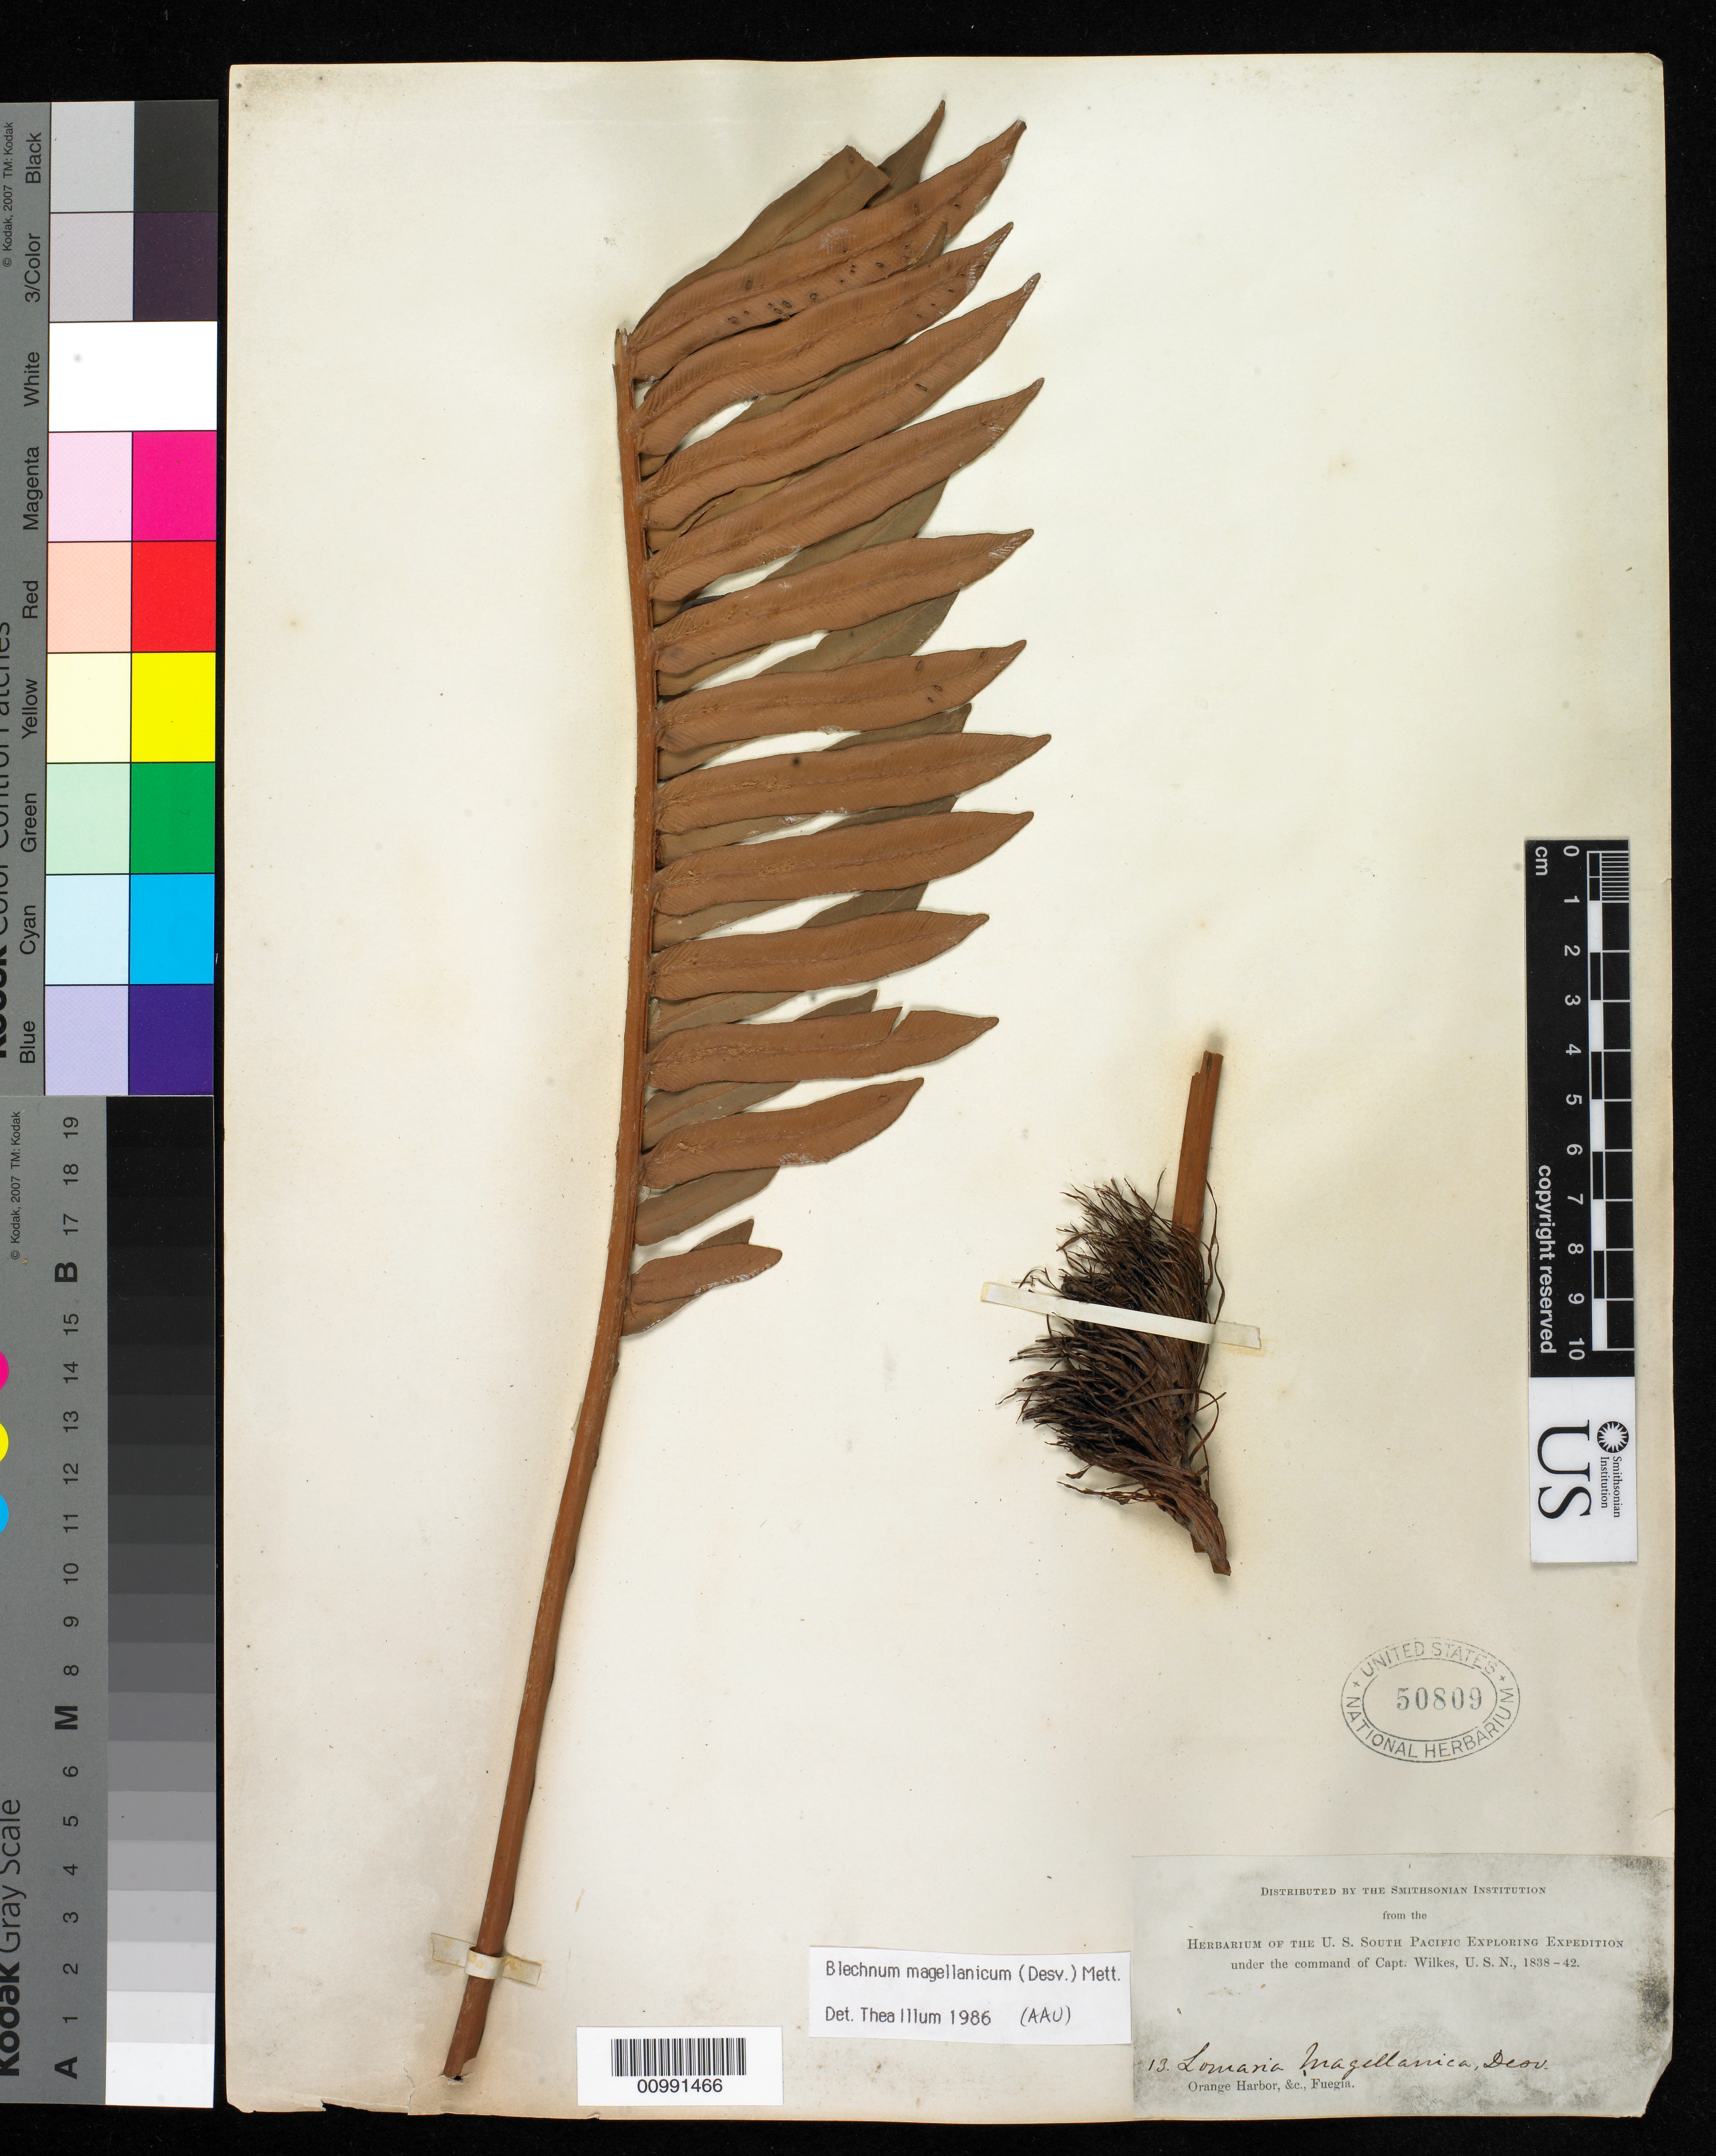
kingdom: Plantae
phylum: Tracheophyta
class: Polypodiopsida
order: Polypodiales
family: Blechnaceae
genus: Blechnum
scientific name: Blechnum magellanicum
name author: Mett.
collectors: Wilkes Explor. Exped.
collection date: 1838/1842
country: Argentina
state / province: Tierra del Fuego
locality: Orange Harbor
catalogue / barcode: US 50809